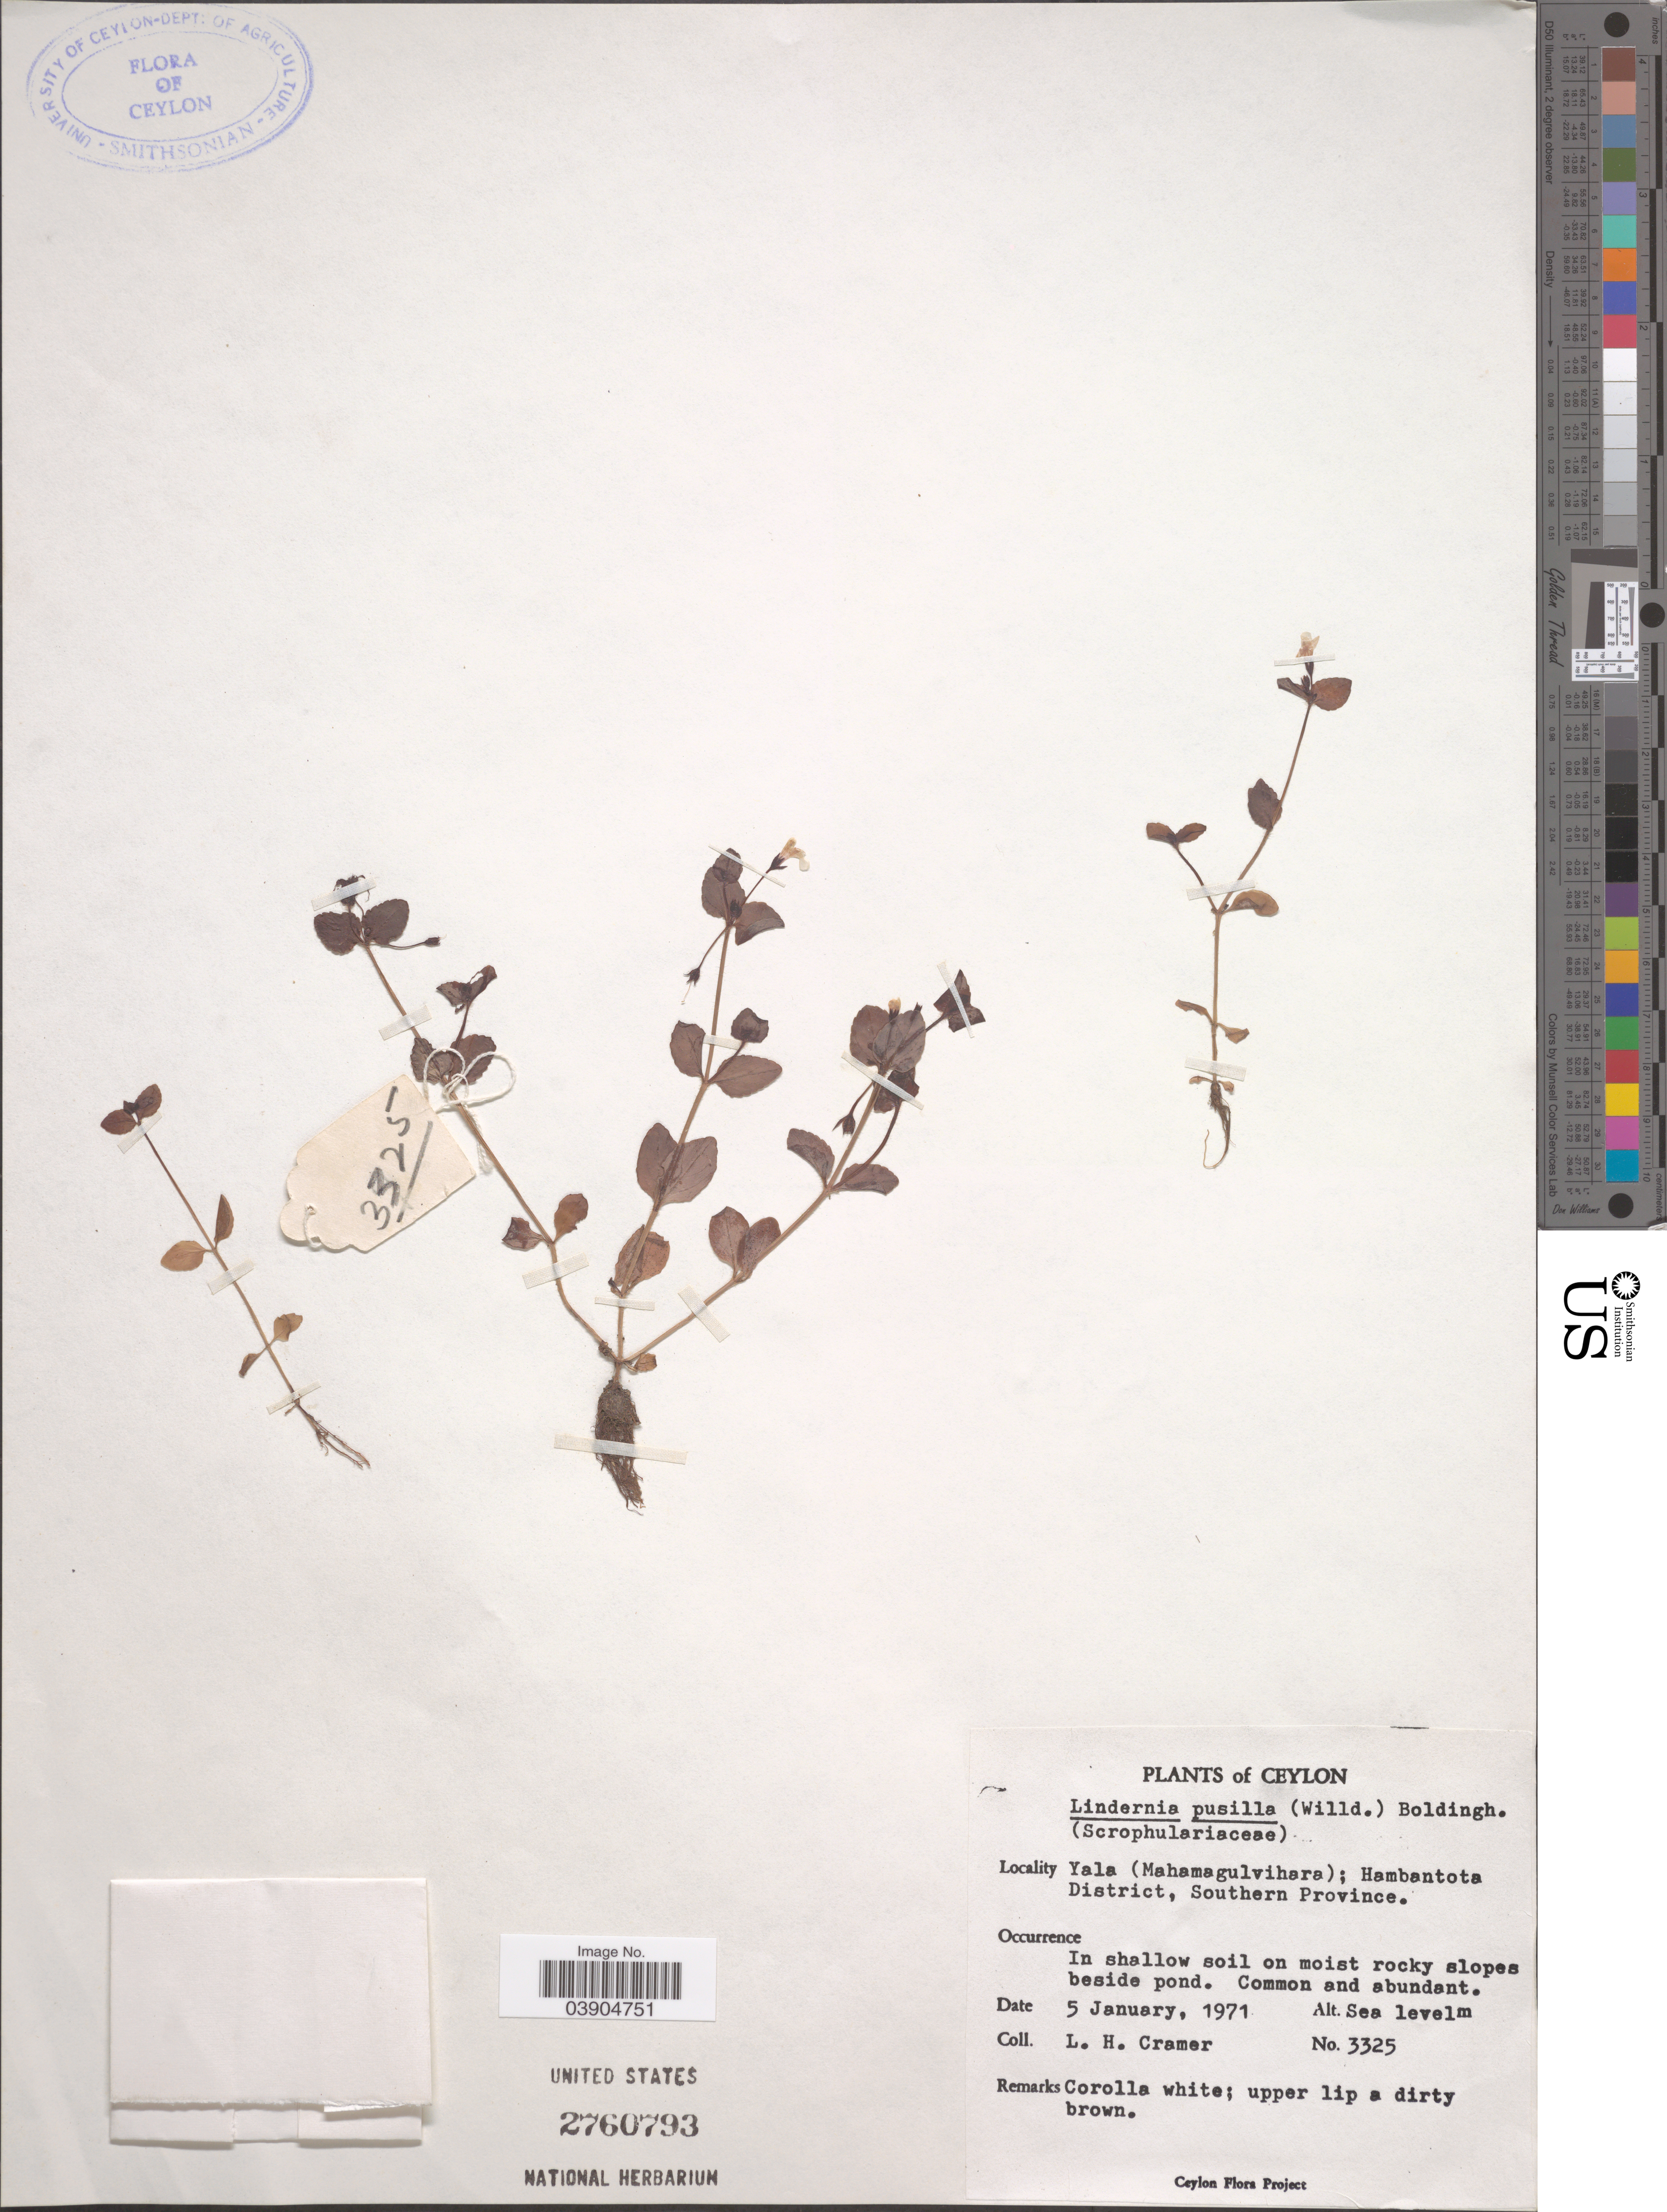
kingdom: Plantae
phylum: Tracheophyta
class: Magnoliopsida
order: Lamiales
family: Linderniaceae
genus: Lindernia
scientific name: Lindernia pusilla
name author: (Willd.) Bold.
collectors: L. H. Cramer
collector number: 3325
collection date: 1971-01-05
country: Sri Lanka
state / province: Southern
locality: Ceylon. Yala (Mahamagulvihara); Hambantota District.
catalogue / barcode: US 2760793